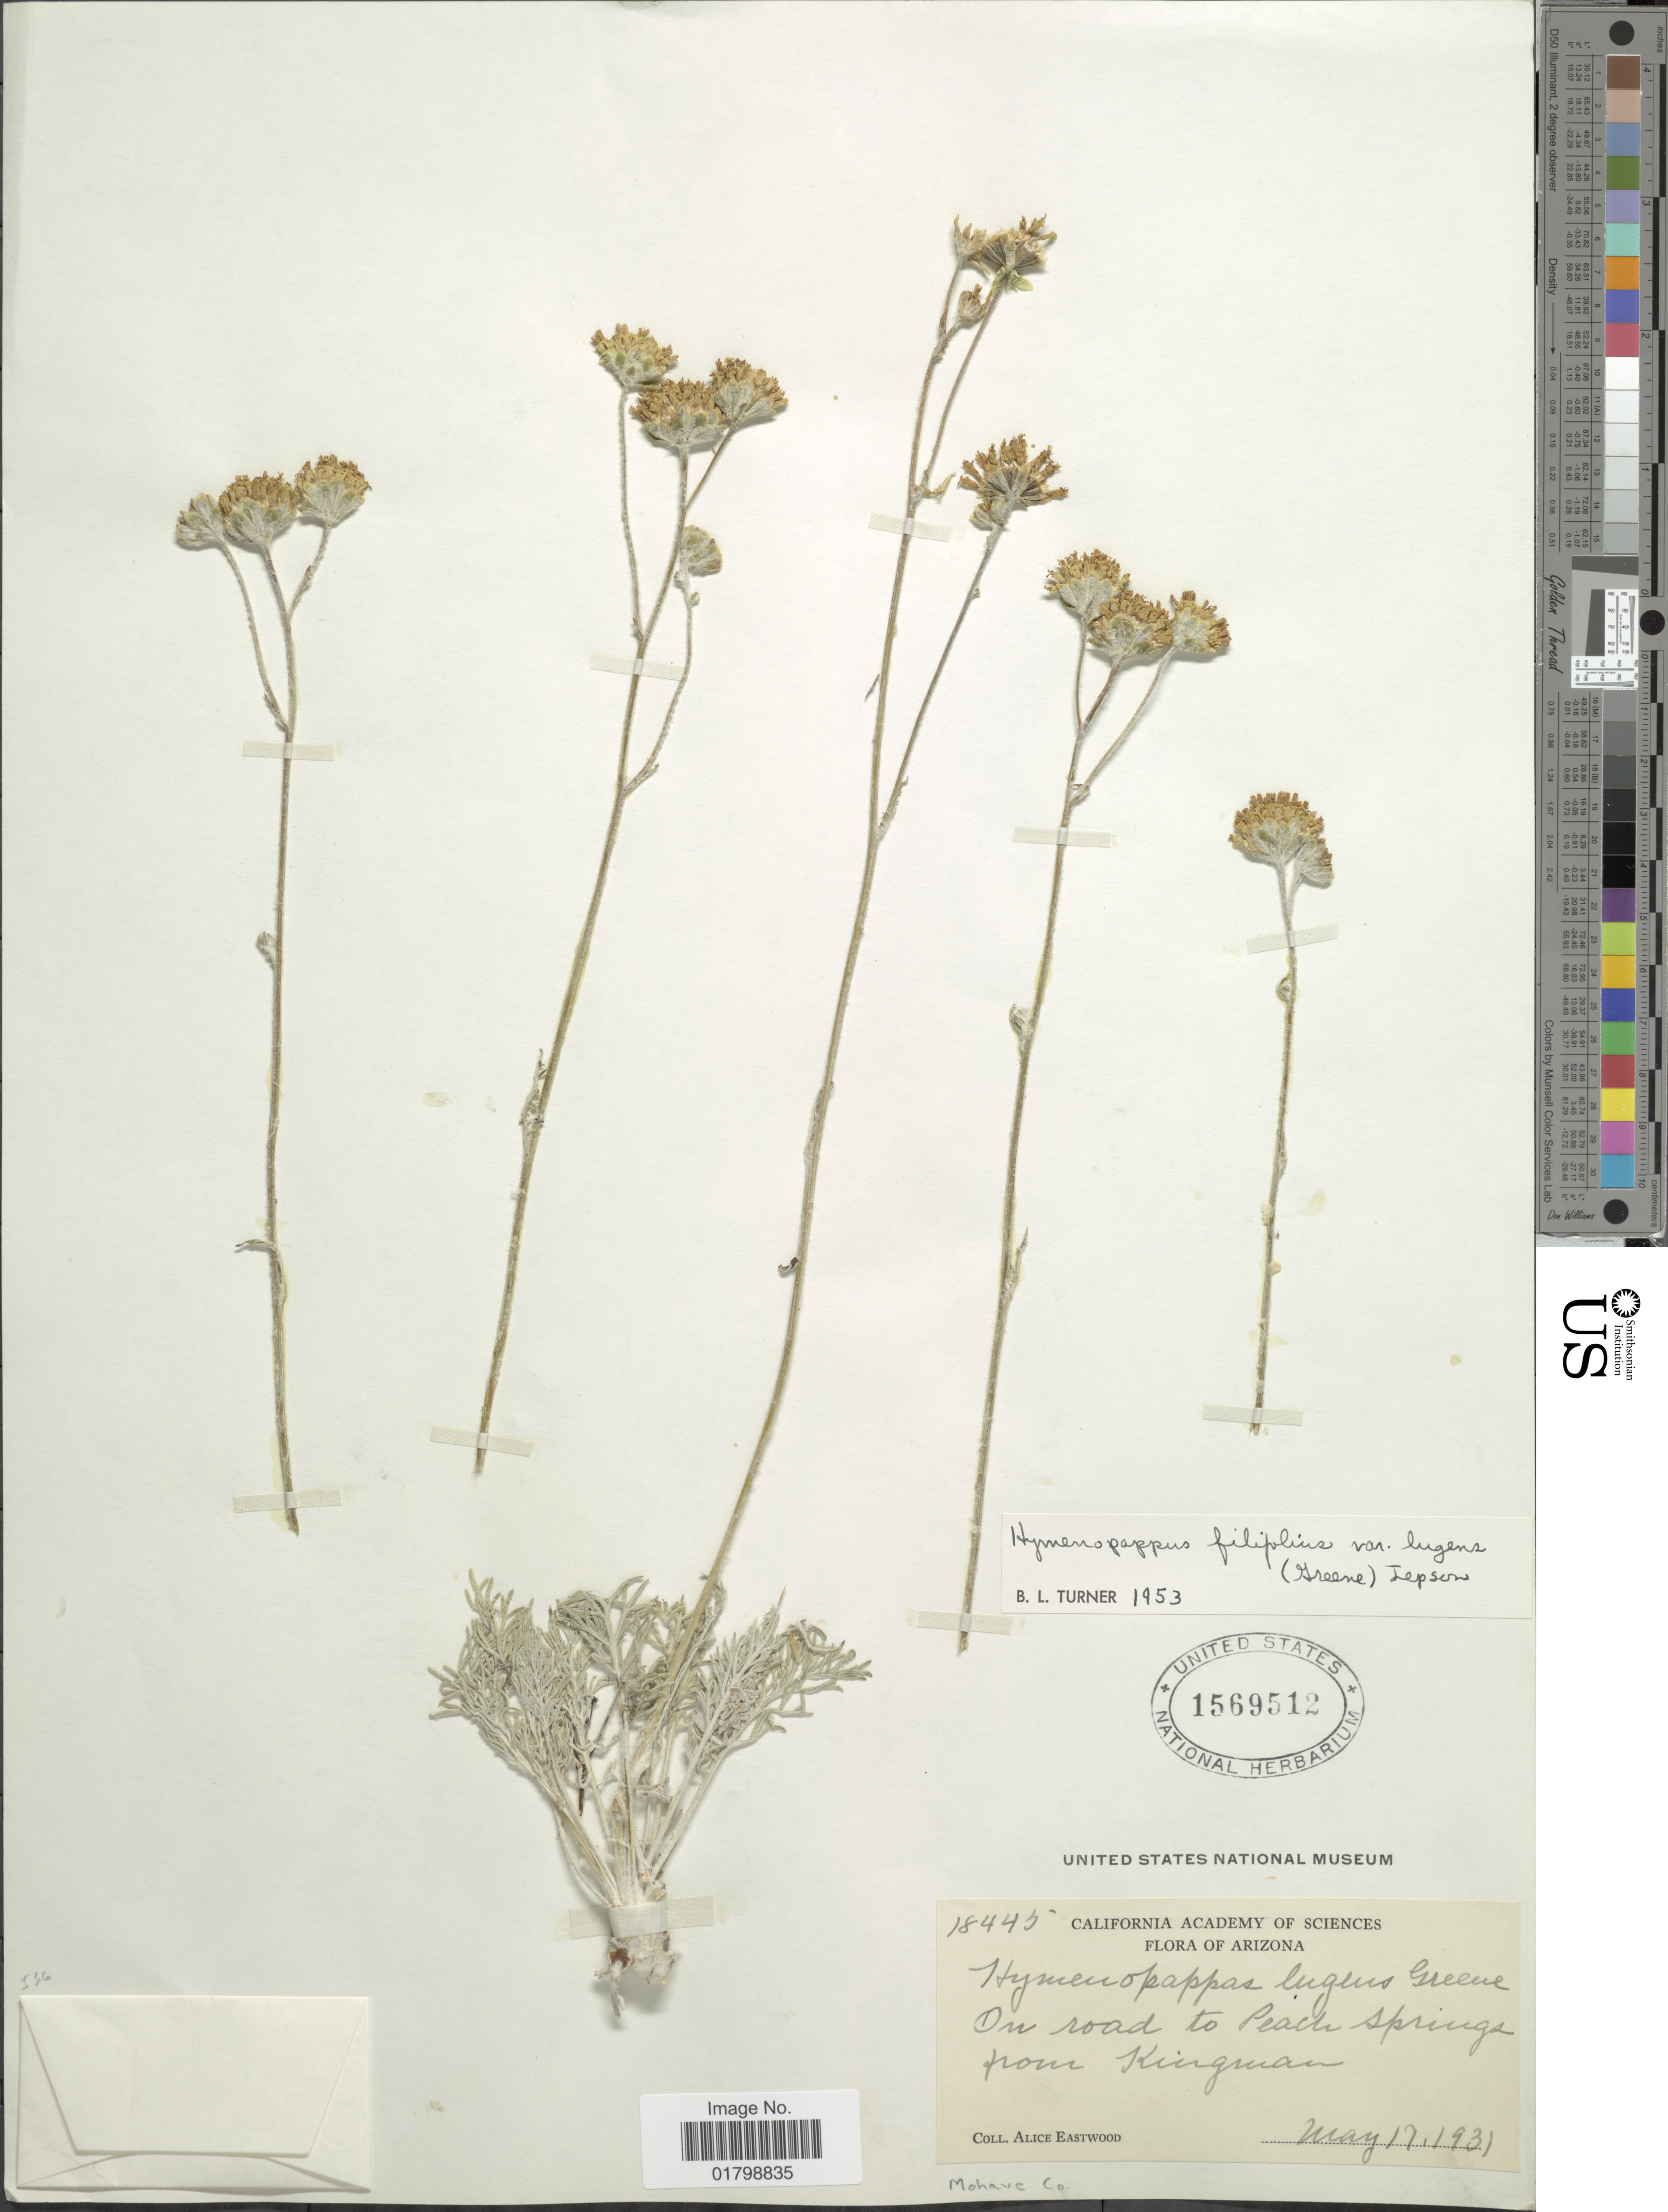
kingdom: Plantae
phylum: Tracheophyta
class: Magnoliopsida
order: Asterales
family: Asteraceae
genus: Hymenopappus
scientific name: Hymenopappus filifolius var. lugens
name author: (Greene) Jeps.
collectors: A. Eastwood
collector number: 18445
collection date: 1931-05-17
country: United States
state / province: Arizona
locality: On road to Peach Springs from Kingman, Mohave Co.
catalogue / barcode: US 1569512